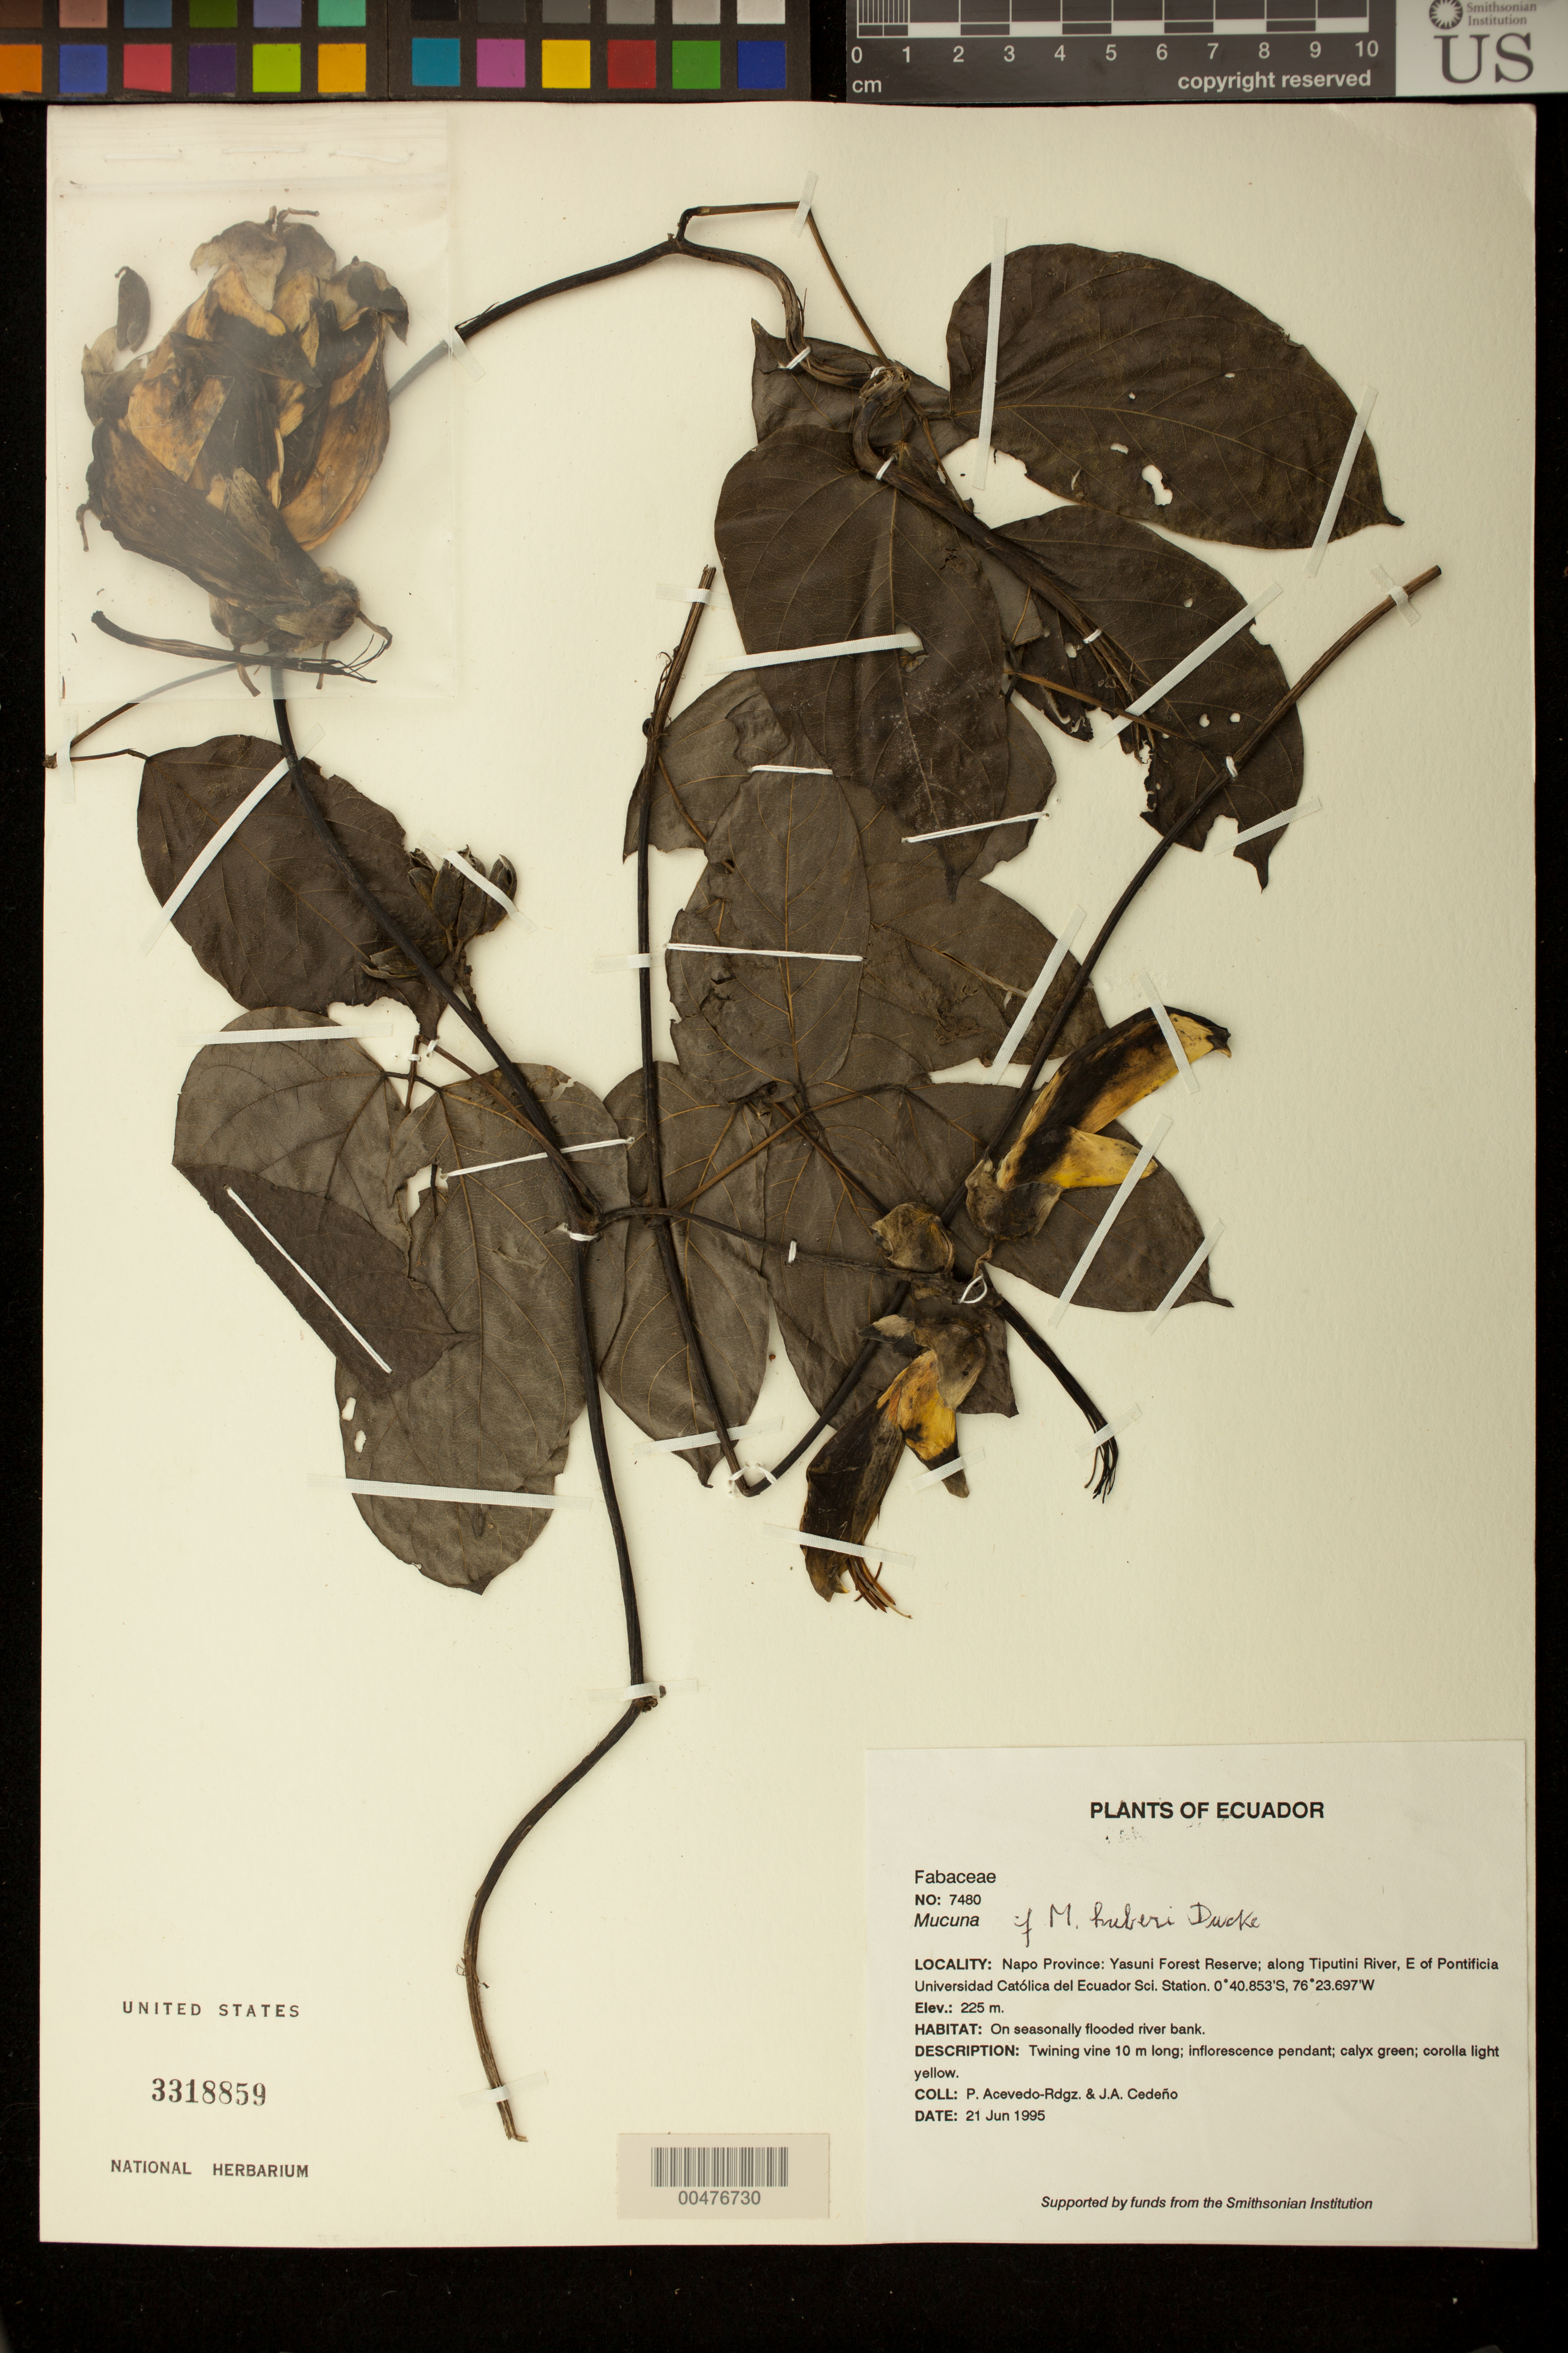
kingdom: Plantae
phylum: Tracheophyta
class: Magnoliopsida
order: Fabales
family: Fabaceae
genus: Mucuna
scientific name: Mucuna sp.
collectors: P. Acevedo-Rodr. & J. A. Cedeño M.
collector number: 7480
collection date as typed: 21 Jun 1995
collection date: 1995-06-21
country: Ecuador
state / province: Napo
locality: Napo Province: Yasuni Forest Reserve; along Tiputini River, E of Pontificia Universidad Católica del Ecuador Sci. Station.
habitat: On seasonally flooded river bank.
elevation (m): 225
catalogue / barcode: US 3318859